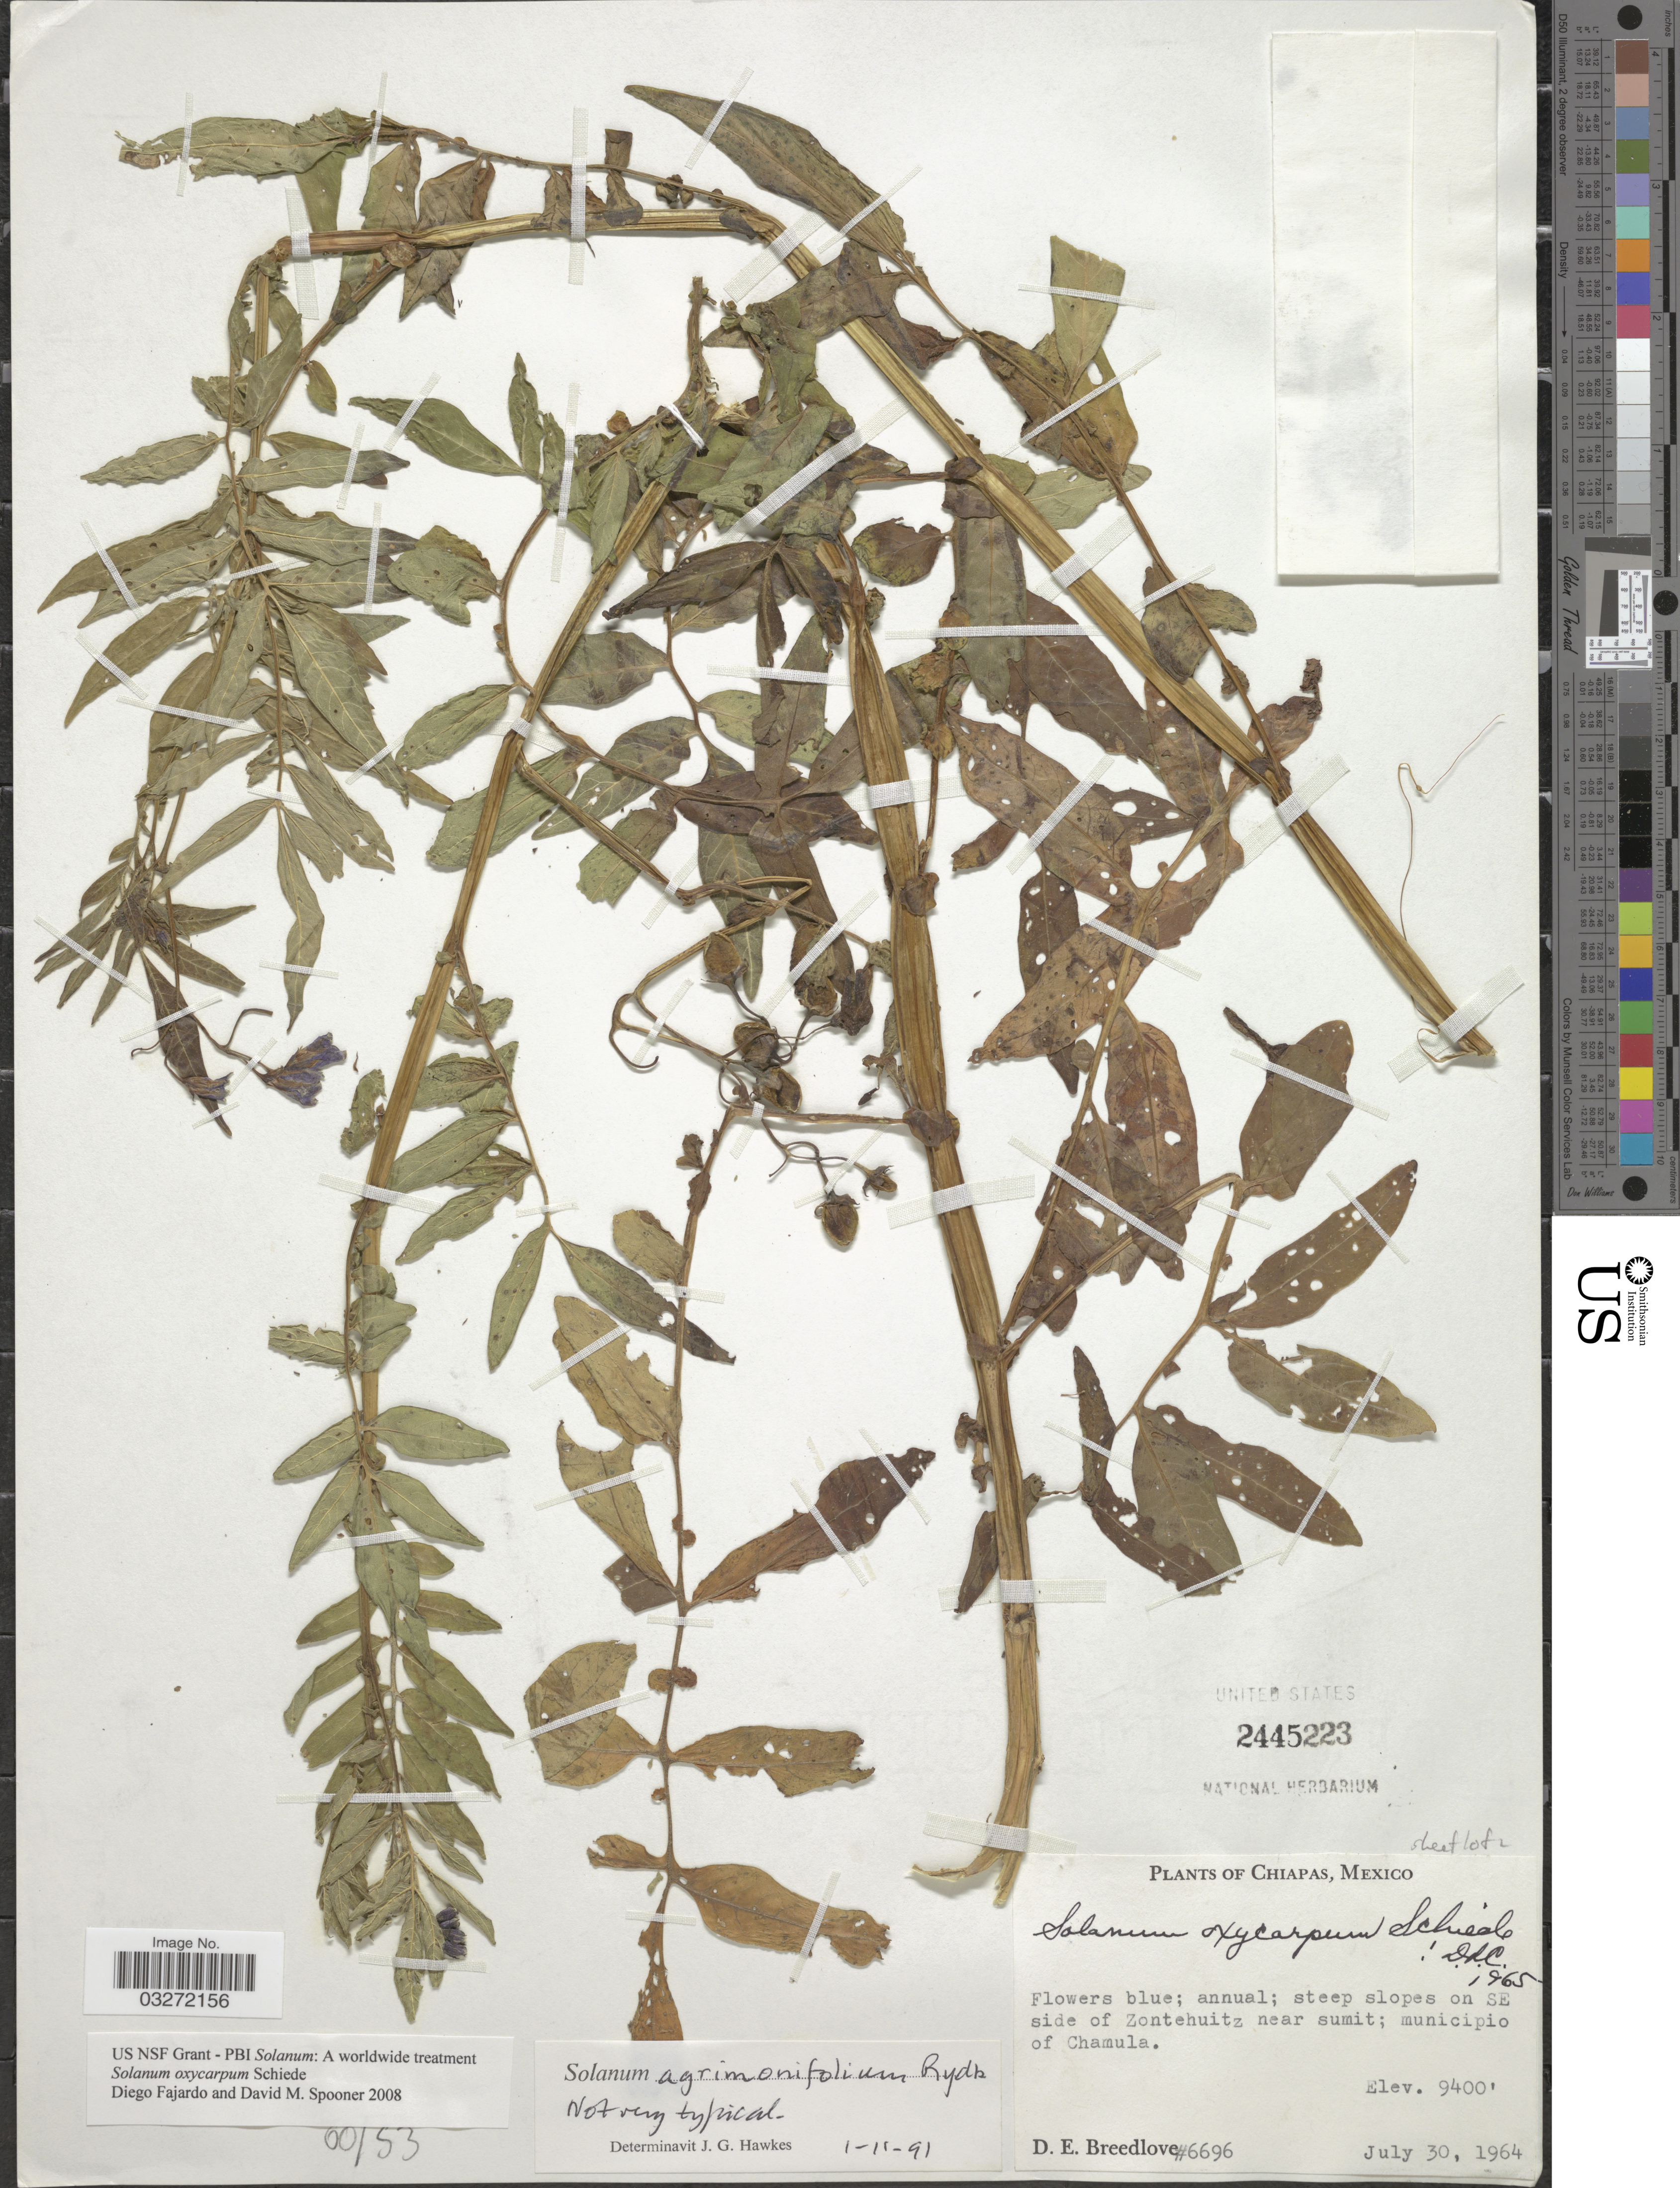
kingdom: Plantae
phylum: Tracheophyta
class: Magnoliopsida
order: Solanales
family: Solanaceae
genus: Solanum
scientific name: Solanum oxycarpum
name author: Schiede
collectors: D. E. Breedlove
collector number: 6696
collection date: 1964-07-30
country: Mexico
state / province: Chiapas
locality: Steep slopes on SE side of Zontehuitz near summit; municipio of Chamula.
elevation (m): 2865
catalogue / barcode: US 2445223